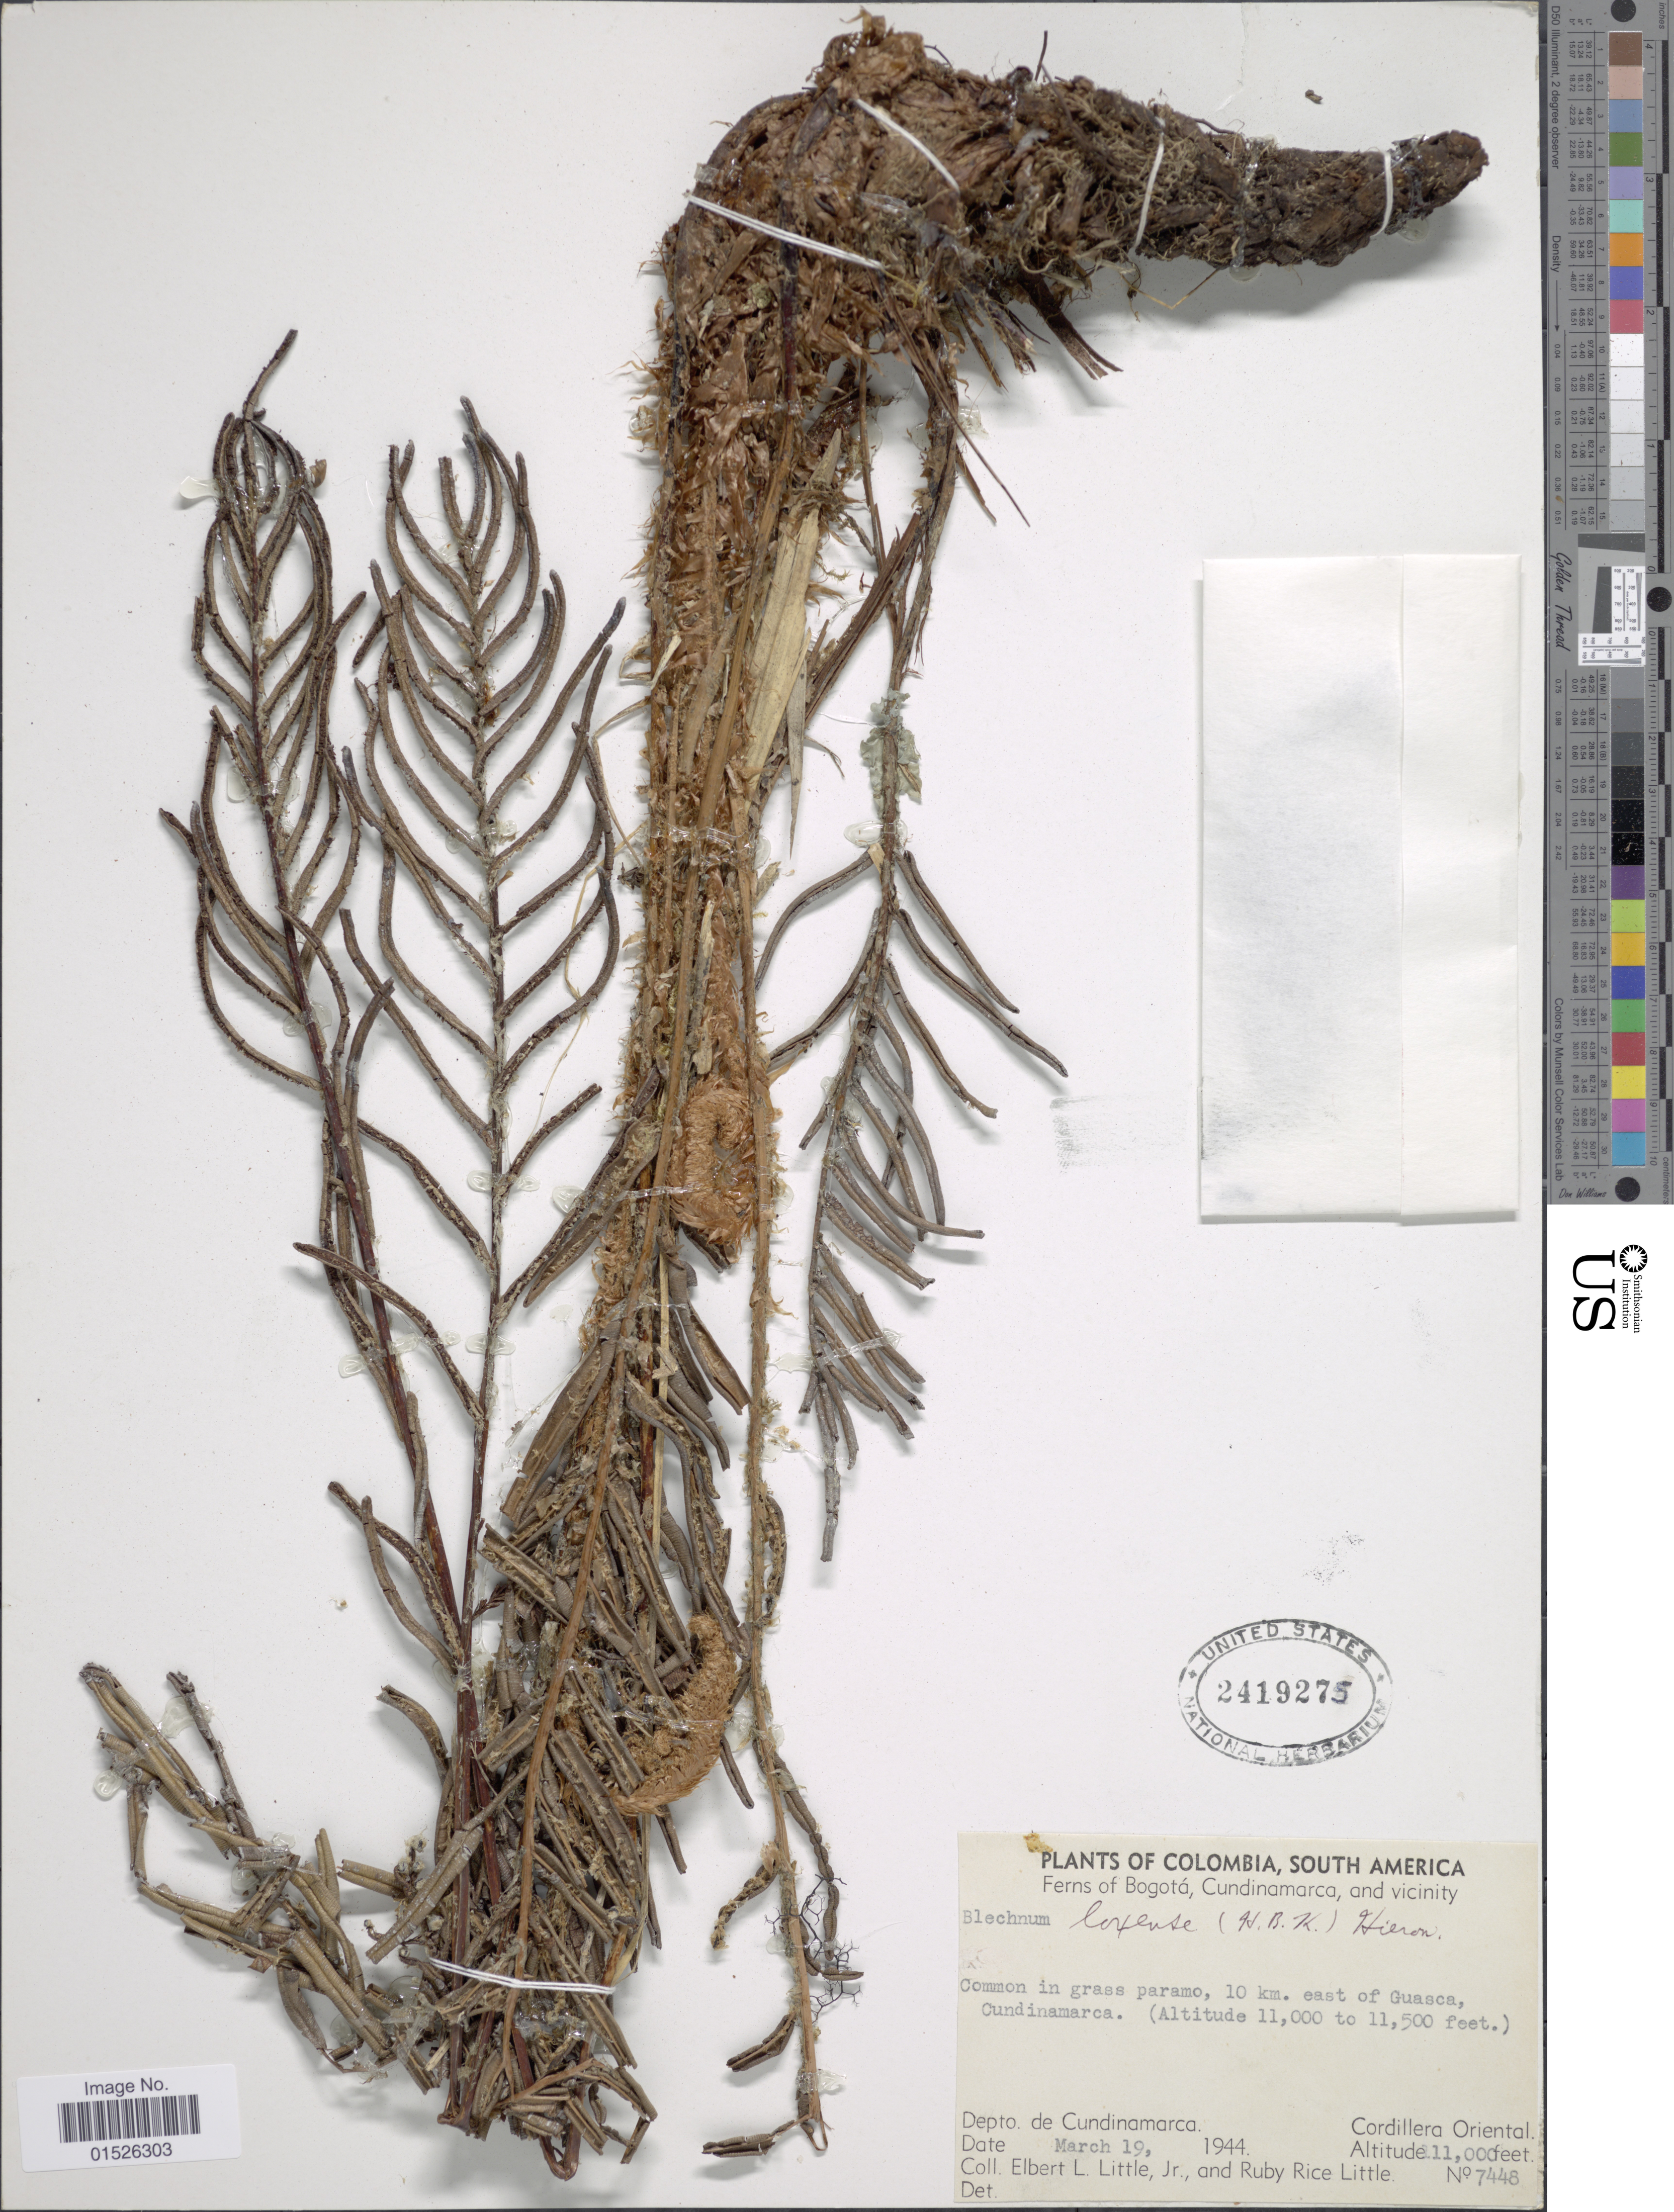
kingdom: Plantae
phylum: Tracheophyta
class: Polypodiopsida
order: Polypodiales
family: Blechnaceae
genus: Blechnum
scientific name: Blechnum loxense var. loxense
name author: (Kunth) Hook. ex Salomon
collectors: E. L. Little & R. R. Little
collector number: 7448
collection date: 1944-03-19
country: Colombia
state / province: Cundinamarca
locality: Colombia, South America, Bogota,Cundinamarca, and vicinity, Common in grass paramo, 10 km. east of Guasca, Cundinamarca. Depto. de Cundinamarca, Cordillera Oriental.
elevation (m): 3353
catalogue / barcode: US 2419275